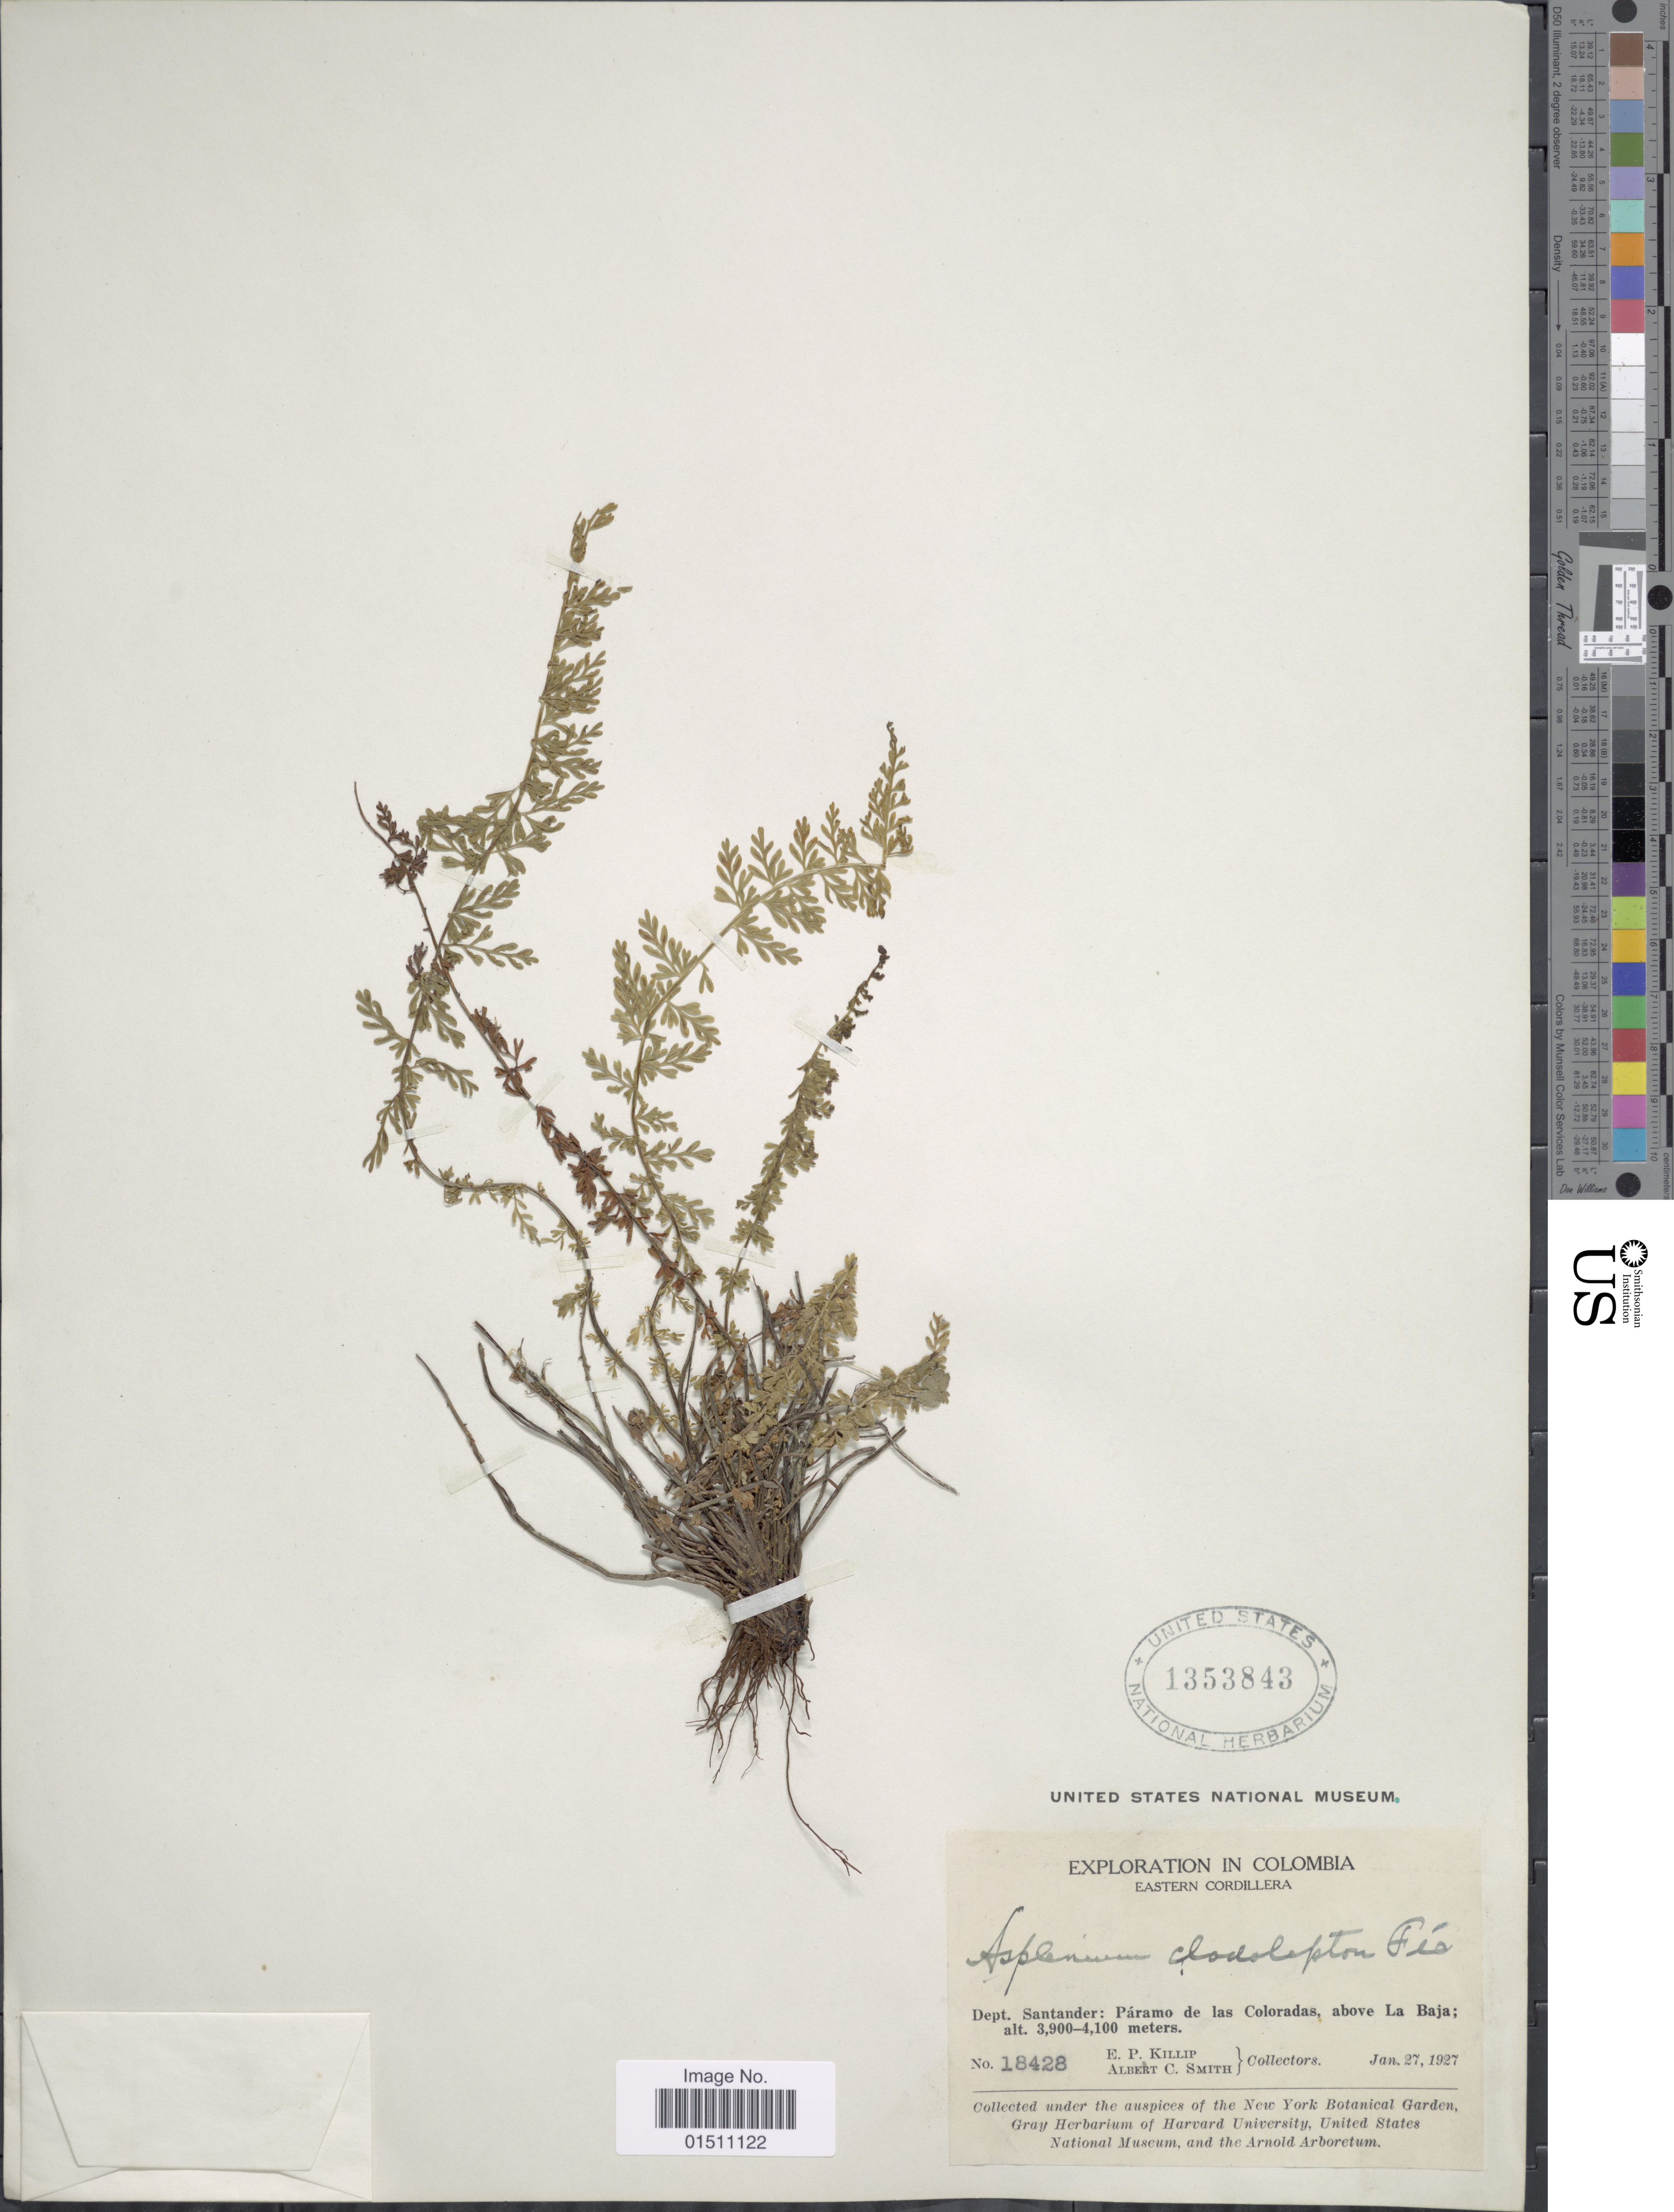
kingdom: Plantae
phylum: Tracheophyta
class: Polypodiopsida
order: Polypodiales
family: Aspleniaceae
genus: Asplenium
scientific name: Asplenium haenkeanum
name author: (C. Presl) Hieron.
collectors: E. P. Killip & A. C. Smith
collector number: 18428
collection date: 1927-01-27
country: Colombia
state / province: Santander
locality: Colombia, Eastern Cordillera, Dept. Santander: Páramo de las Coloradas, above La Baja.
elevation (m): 3900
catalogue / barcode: US 1353843